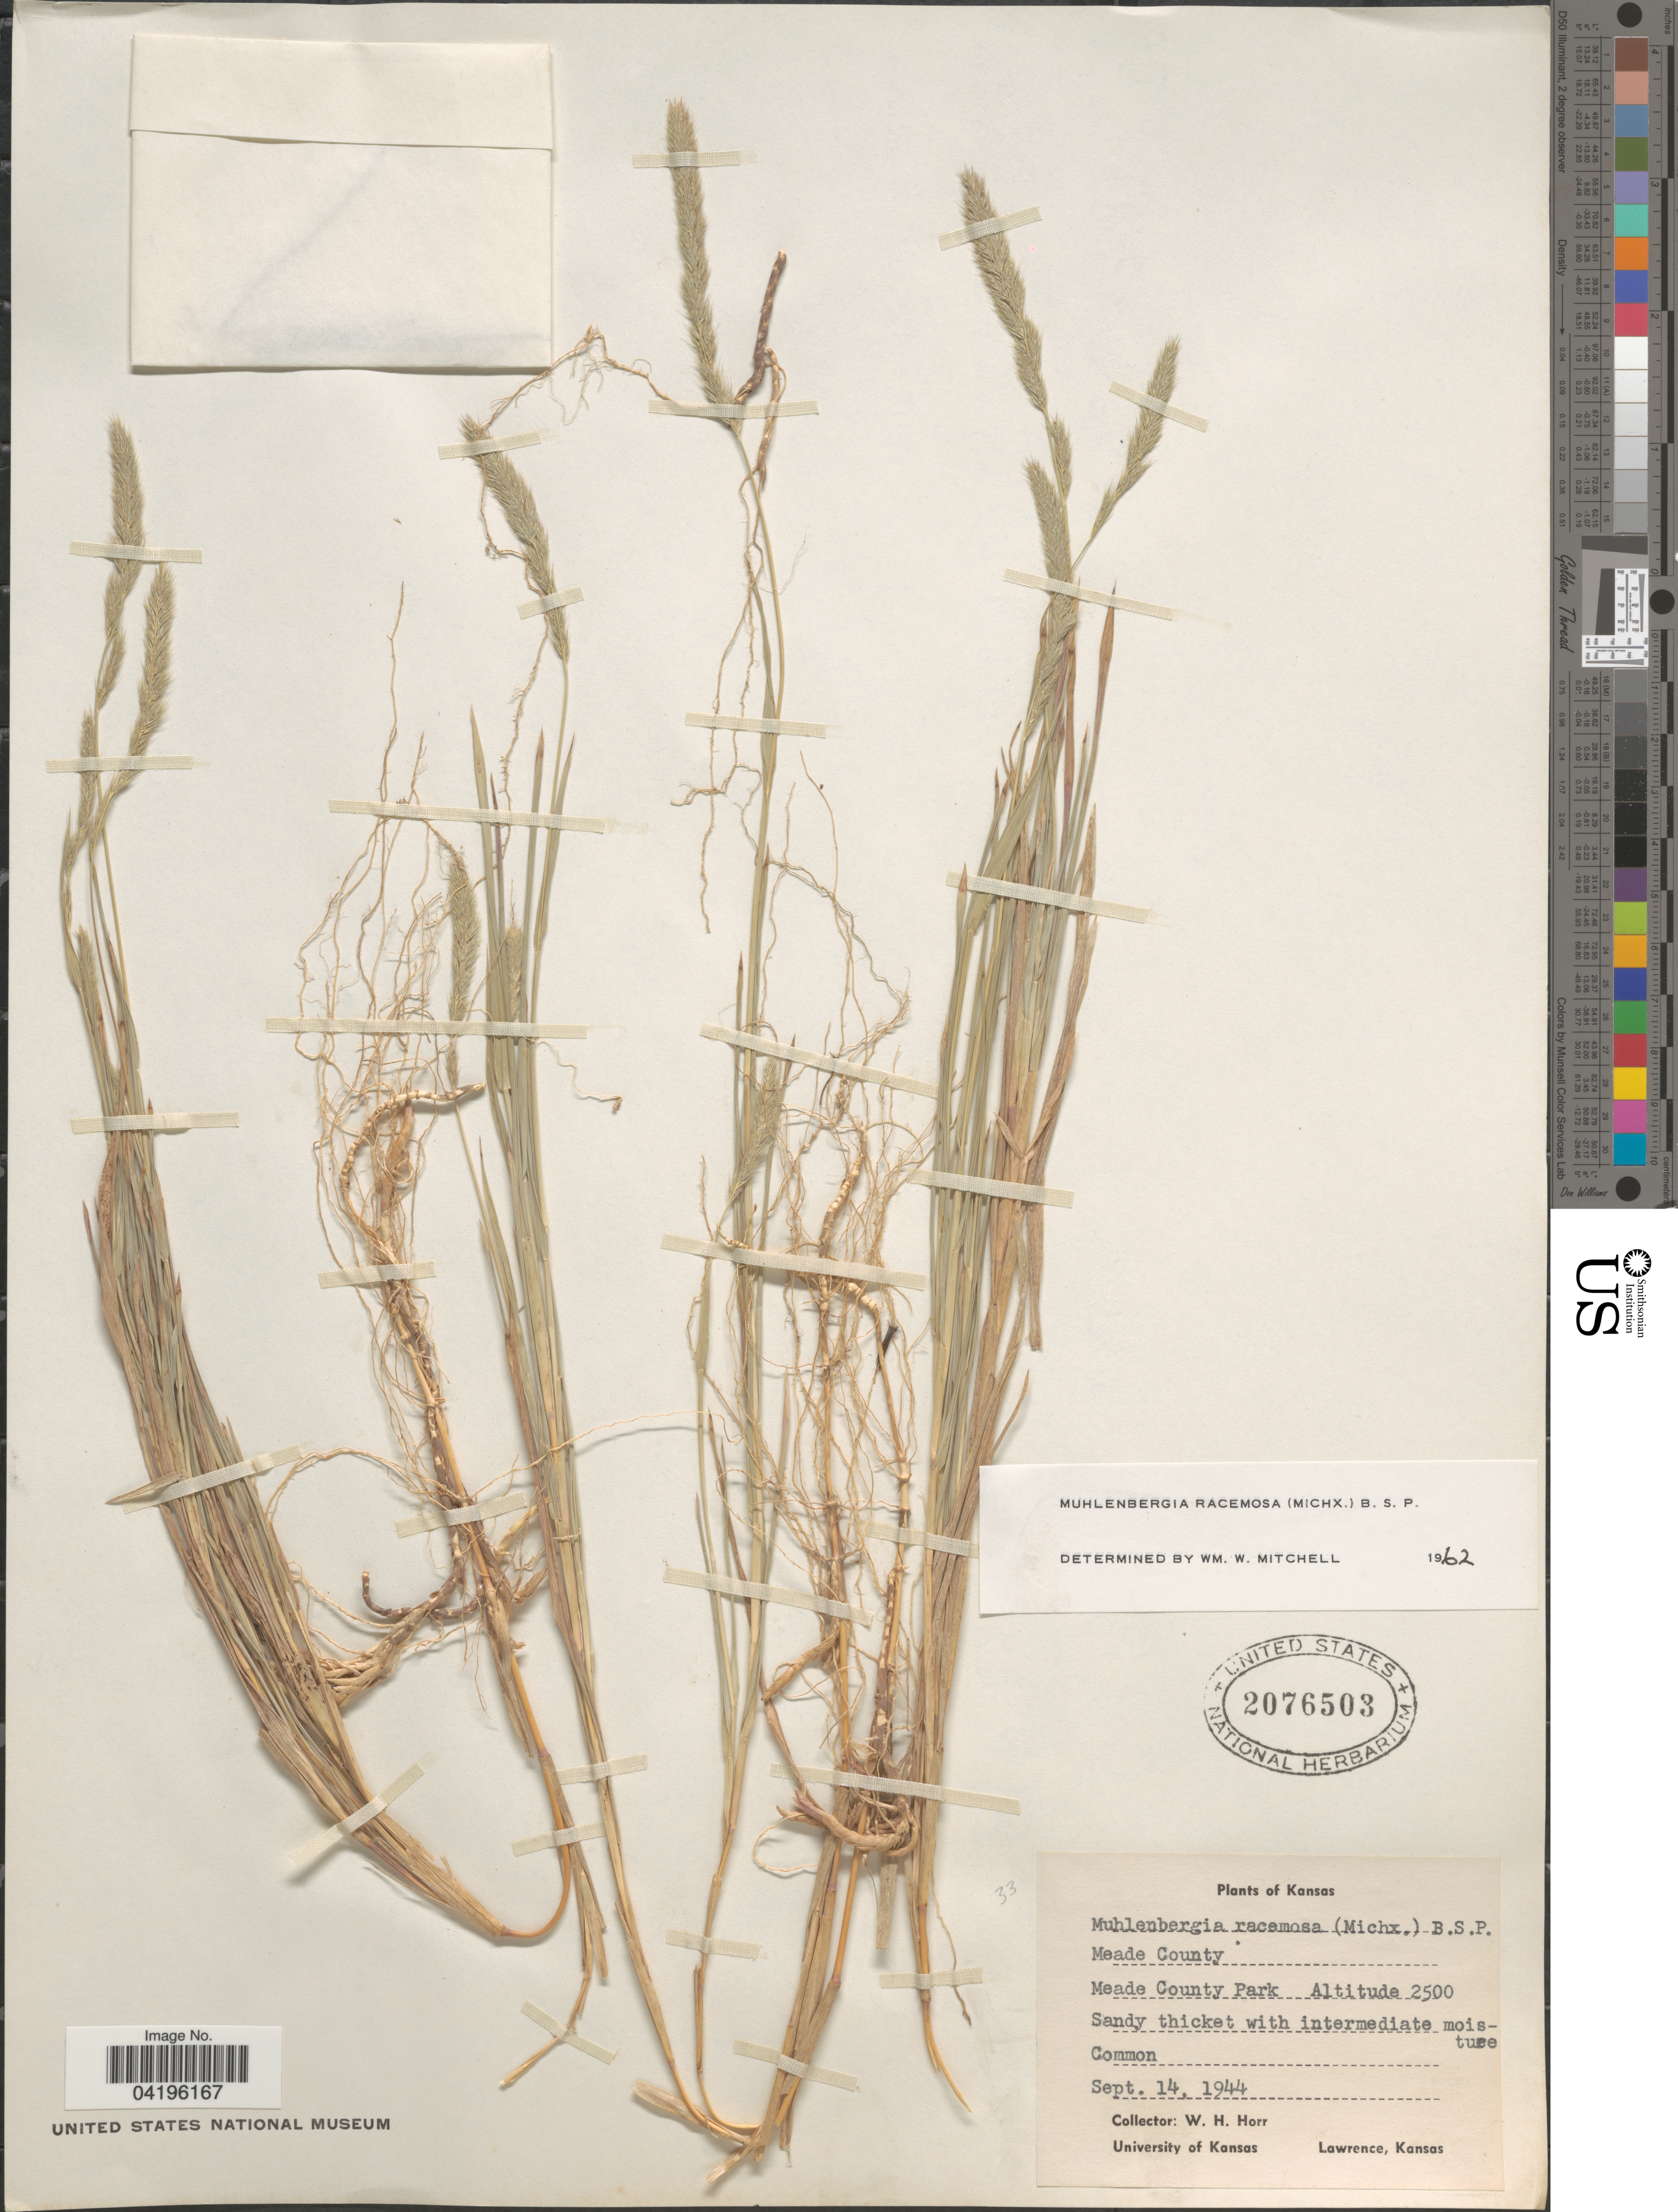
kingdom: Plantae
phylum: Tracheophyta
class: Liliopsida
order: Poales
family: Poaceae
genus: Muhlenbergia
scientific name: Muhlenbergia racemosa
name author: (Michx.) Britton et al.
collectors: W. H. Horr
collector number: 33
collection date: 1944-09-14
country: United States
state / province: Kansas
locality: Meade County. Meade County Park.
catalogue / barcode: US 2076503